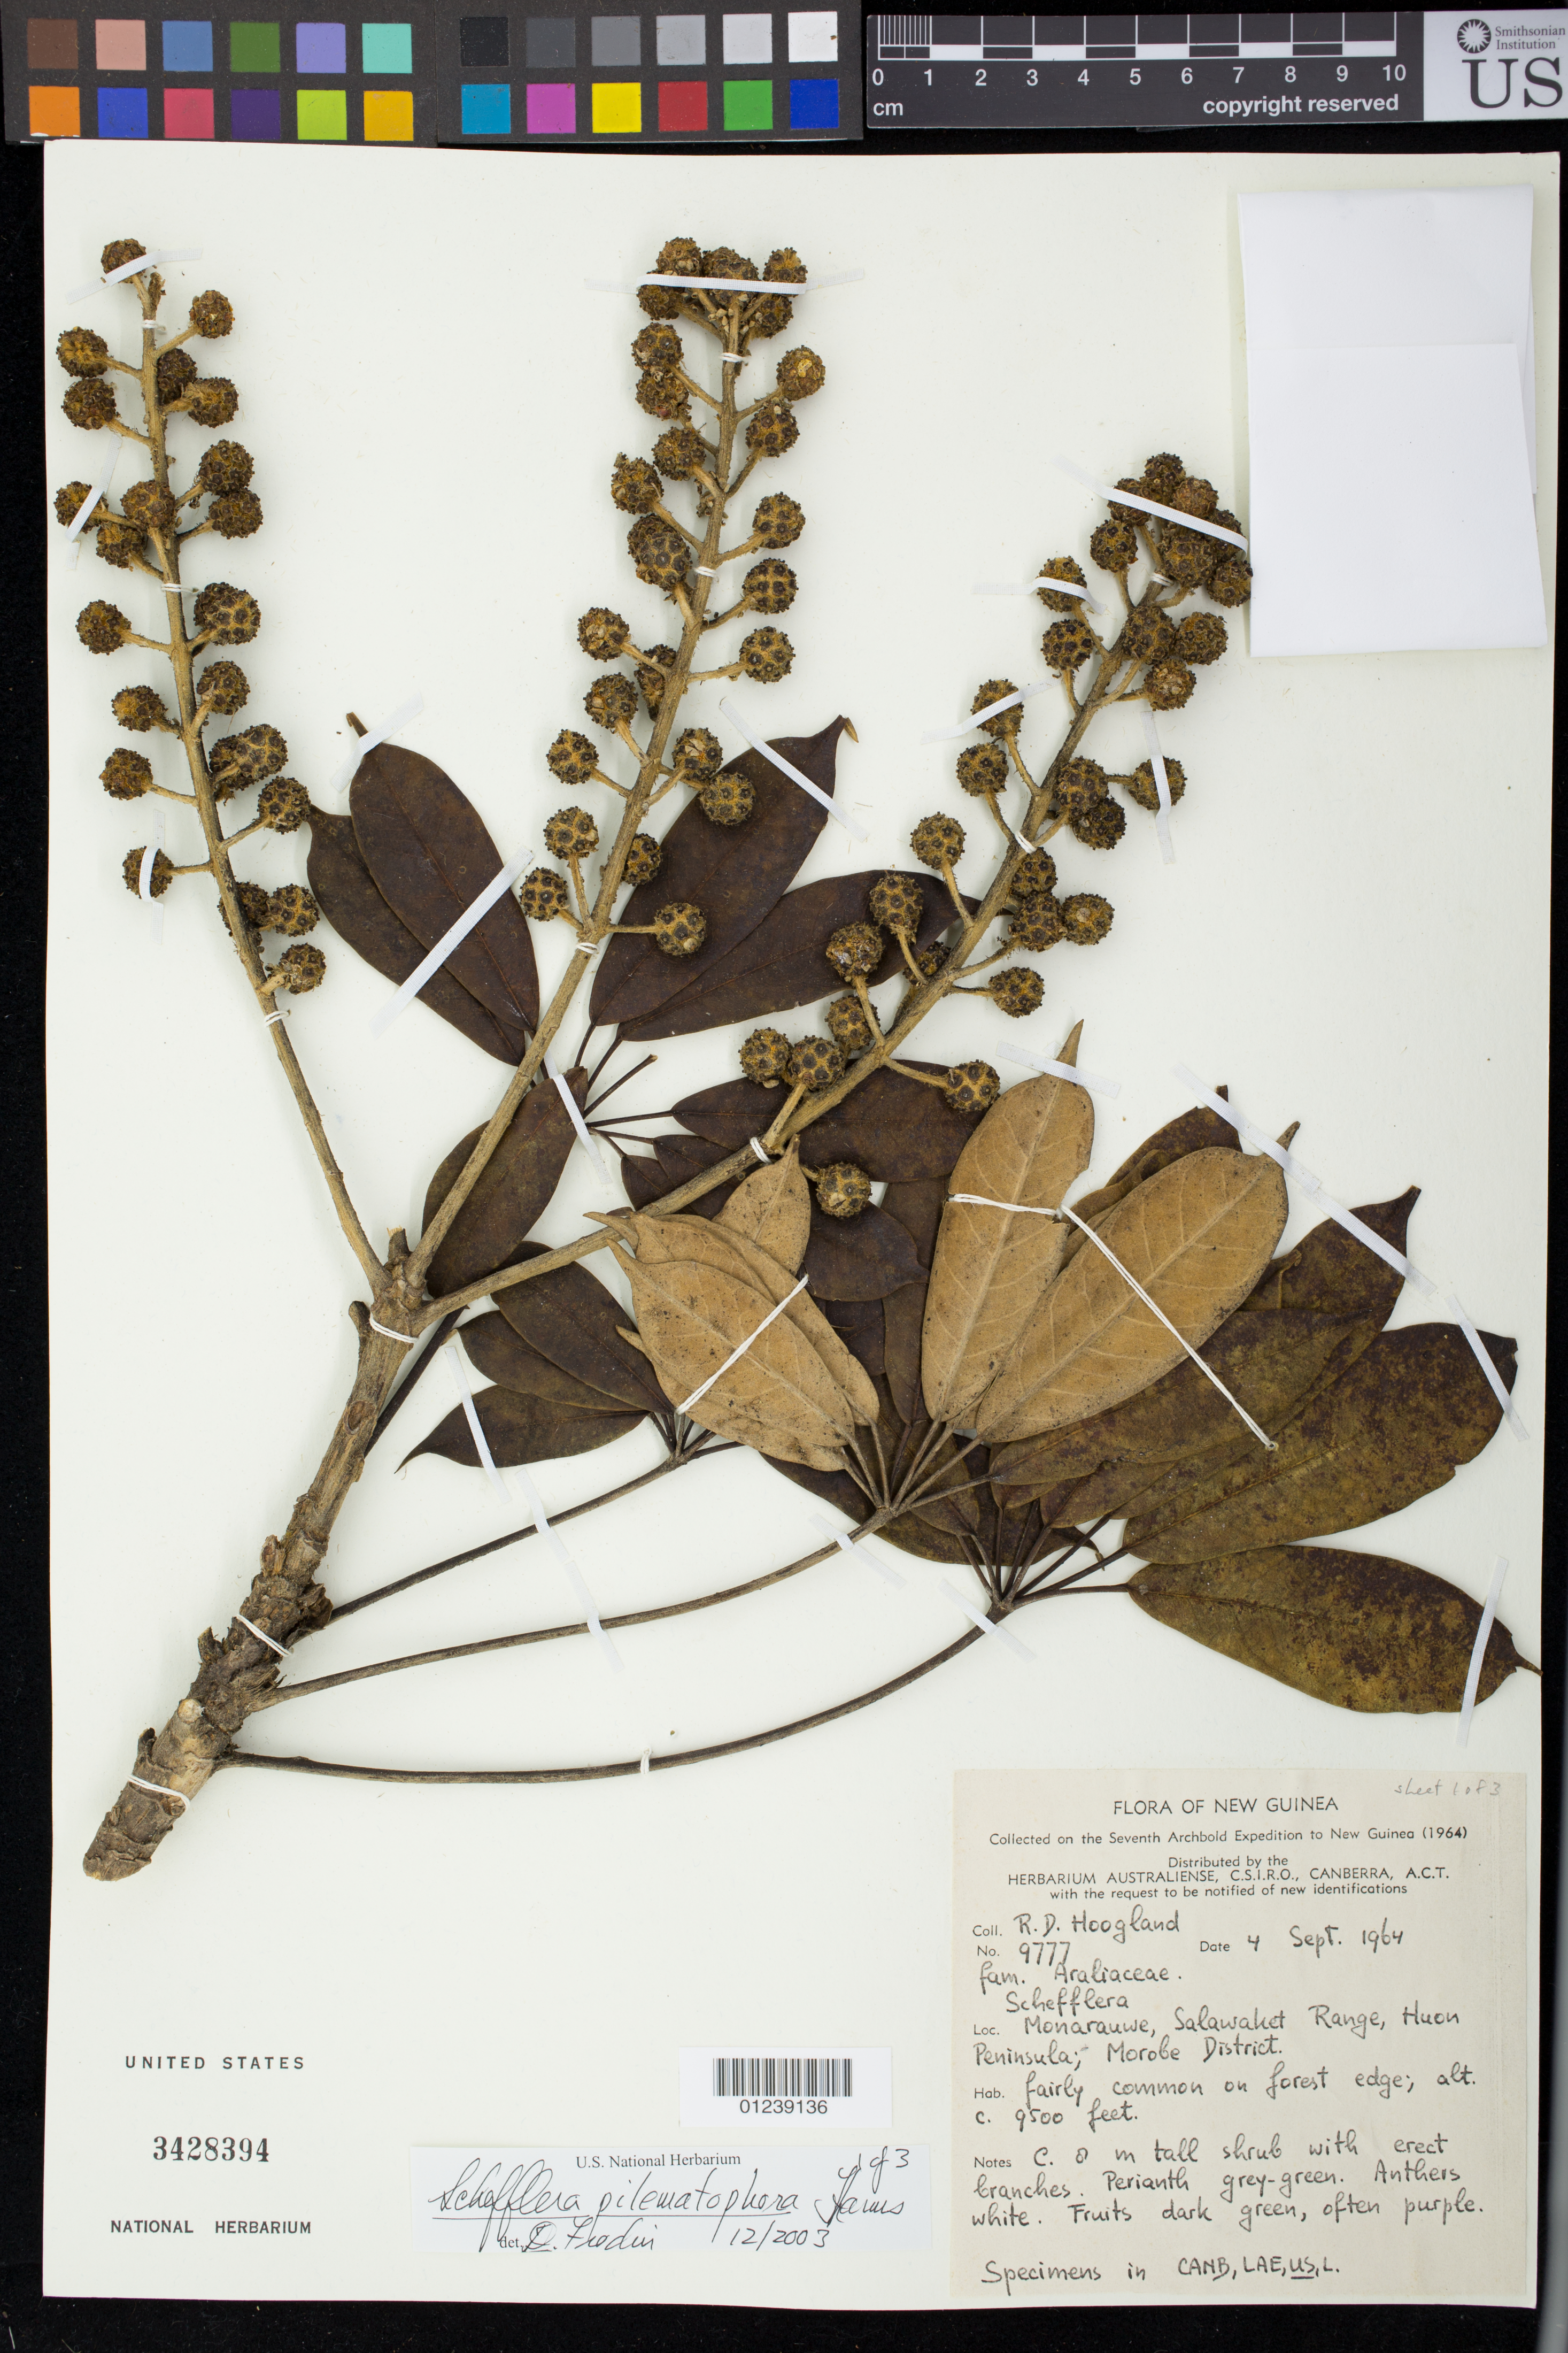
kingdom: Plantae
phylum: Tracheophyta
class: Magnoliopsida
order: Apiales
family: Araliaceae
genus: Heptapleurum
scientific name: Heptapleurum pilematophorum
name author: (Harms) G. M. Plunkett & Lowry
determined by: Wagner, W. L., (BOT), Smithsonian Institution - National Museum of Natural History (UNITED STATES)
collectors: R. D. Hoogland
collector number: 9777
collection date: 1964-09-04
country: Papua New Guinea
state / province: Morobe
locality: Monarauwe, Salawaket Range, Huon Peninsula.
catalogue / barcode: US 3428394